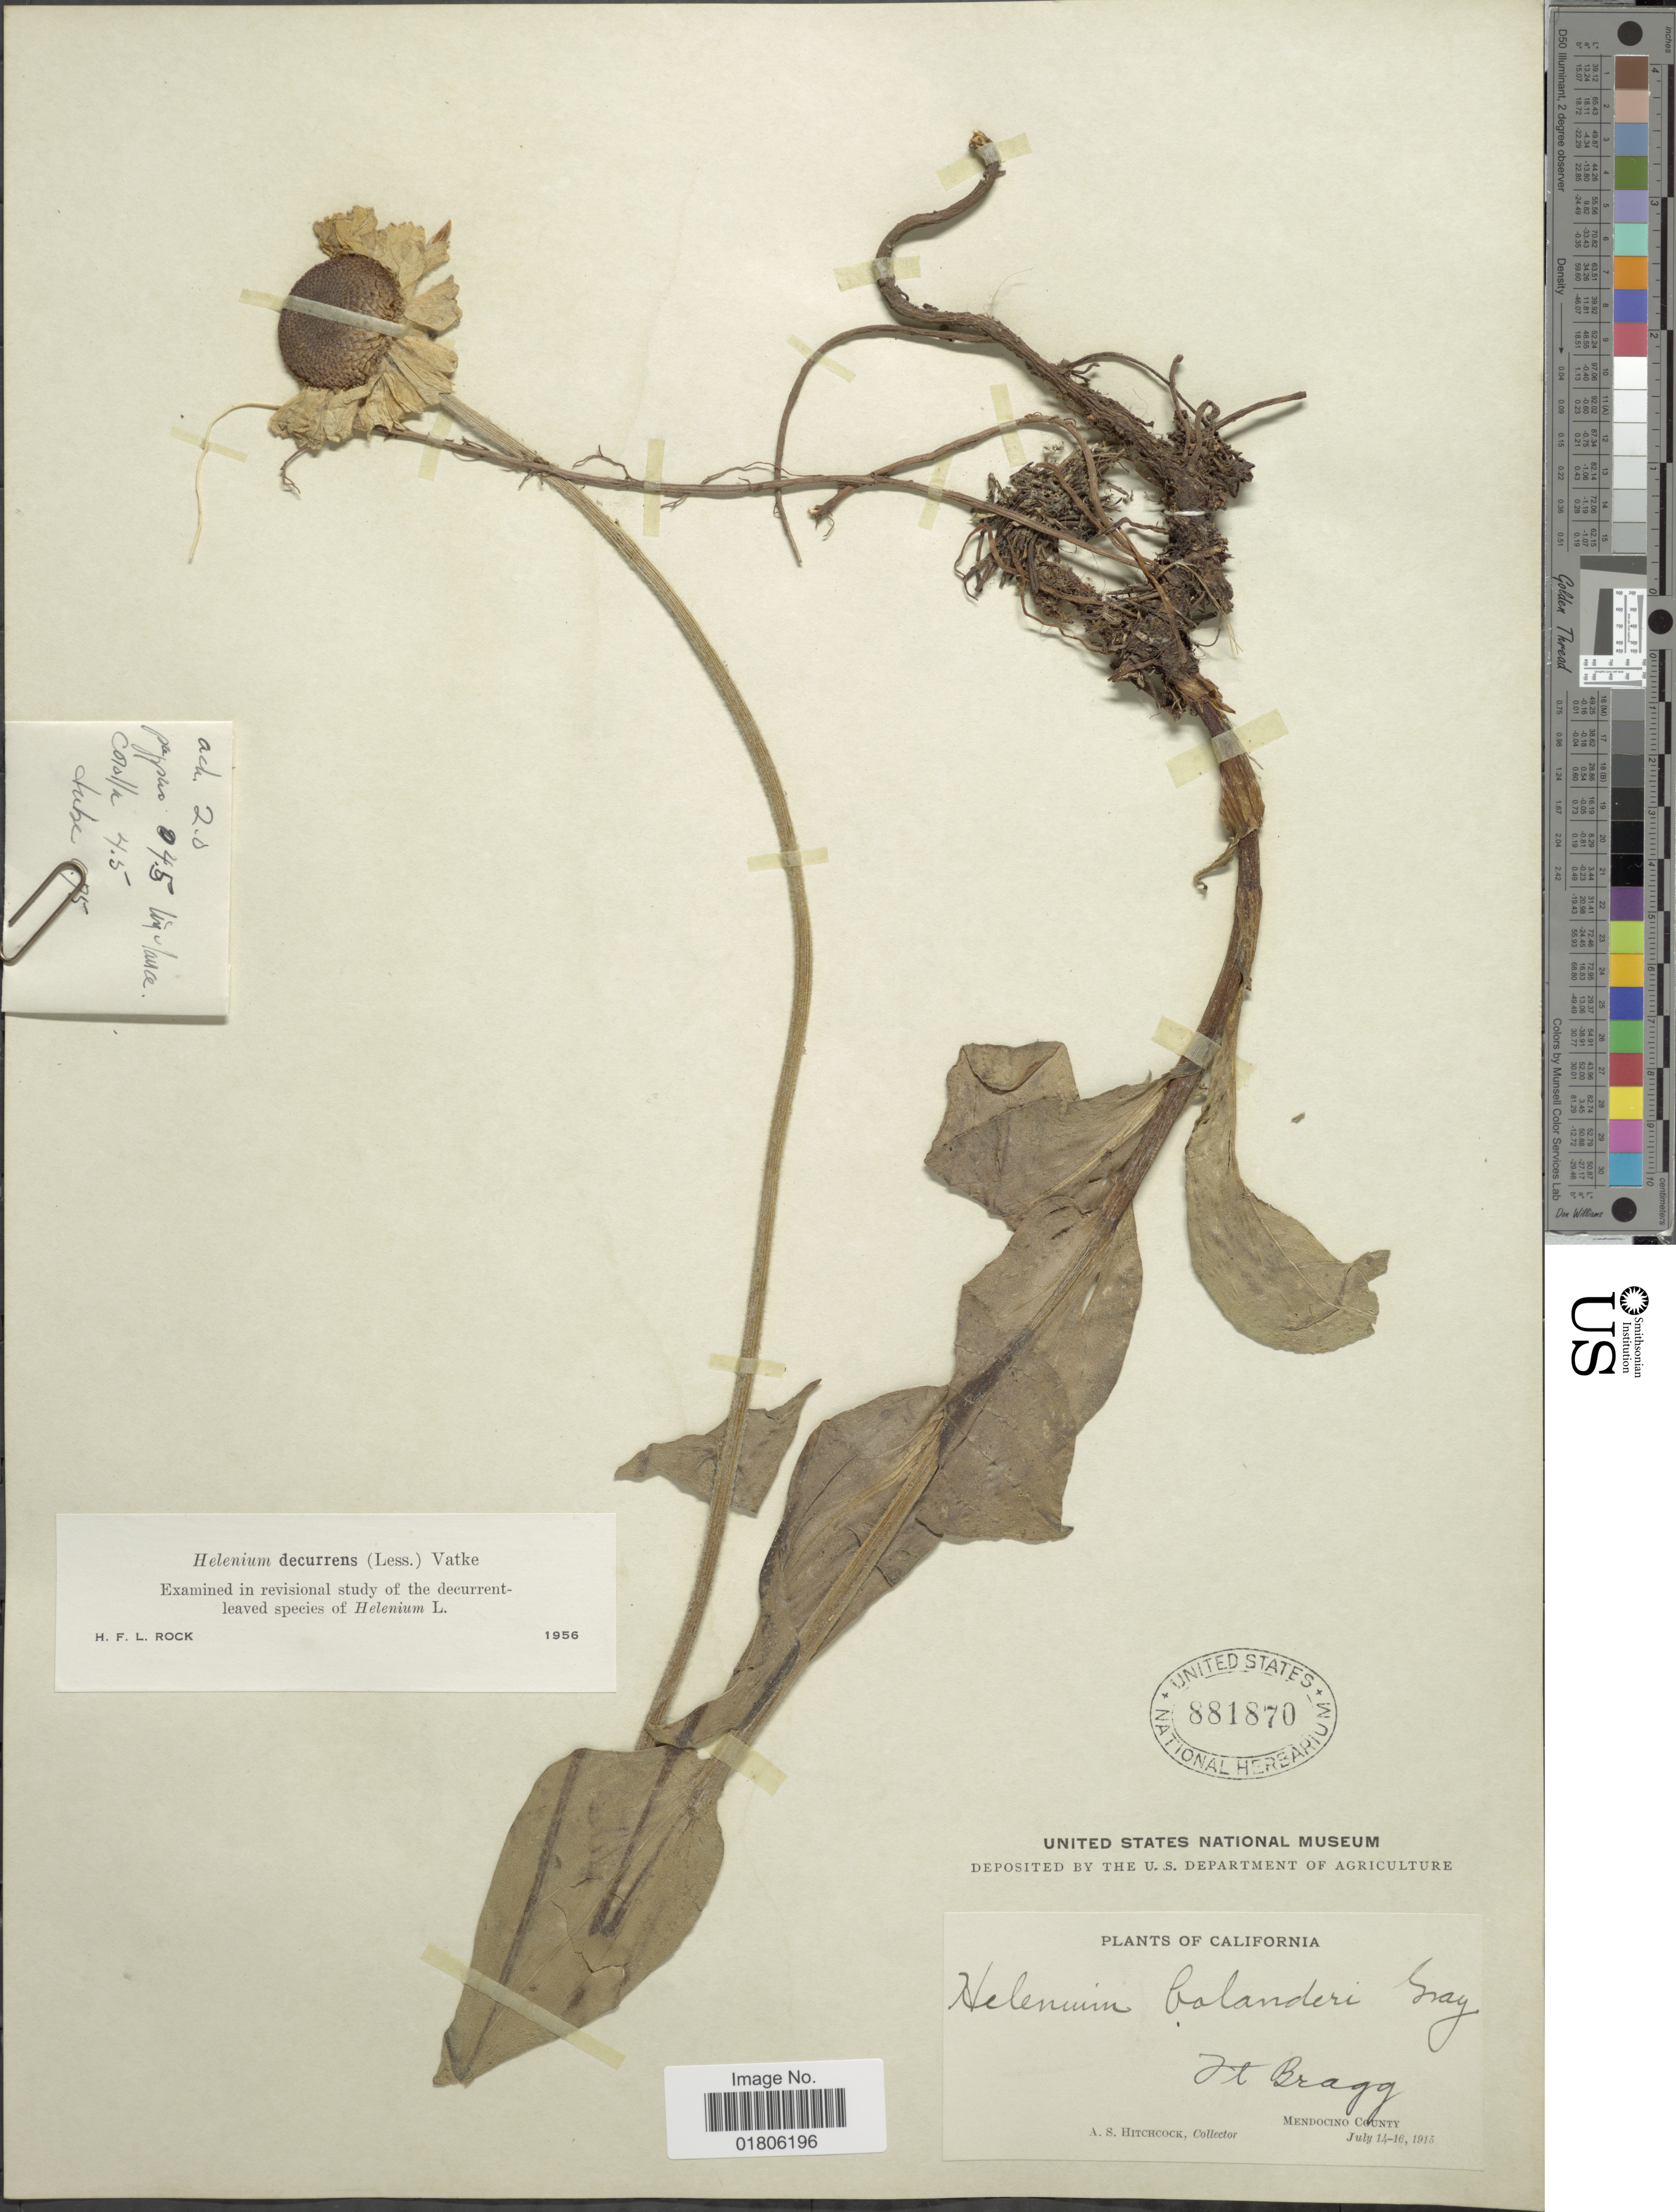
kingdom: Plantae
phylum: Tracheophyta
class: Magnoliopsida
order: Asterales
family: Asteraceae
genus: Helenium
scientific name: Helenium bolanderi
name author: A. Gray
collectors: A. S. Hitchcock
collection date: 1915-07-14/1915-07-16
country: United States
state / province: California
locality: Ft. Bragg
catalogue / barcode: US 881870